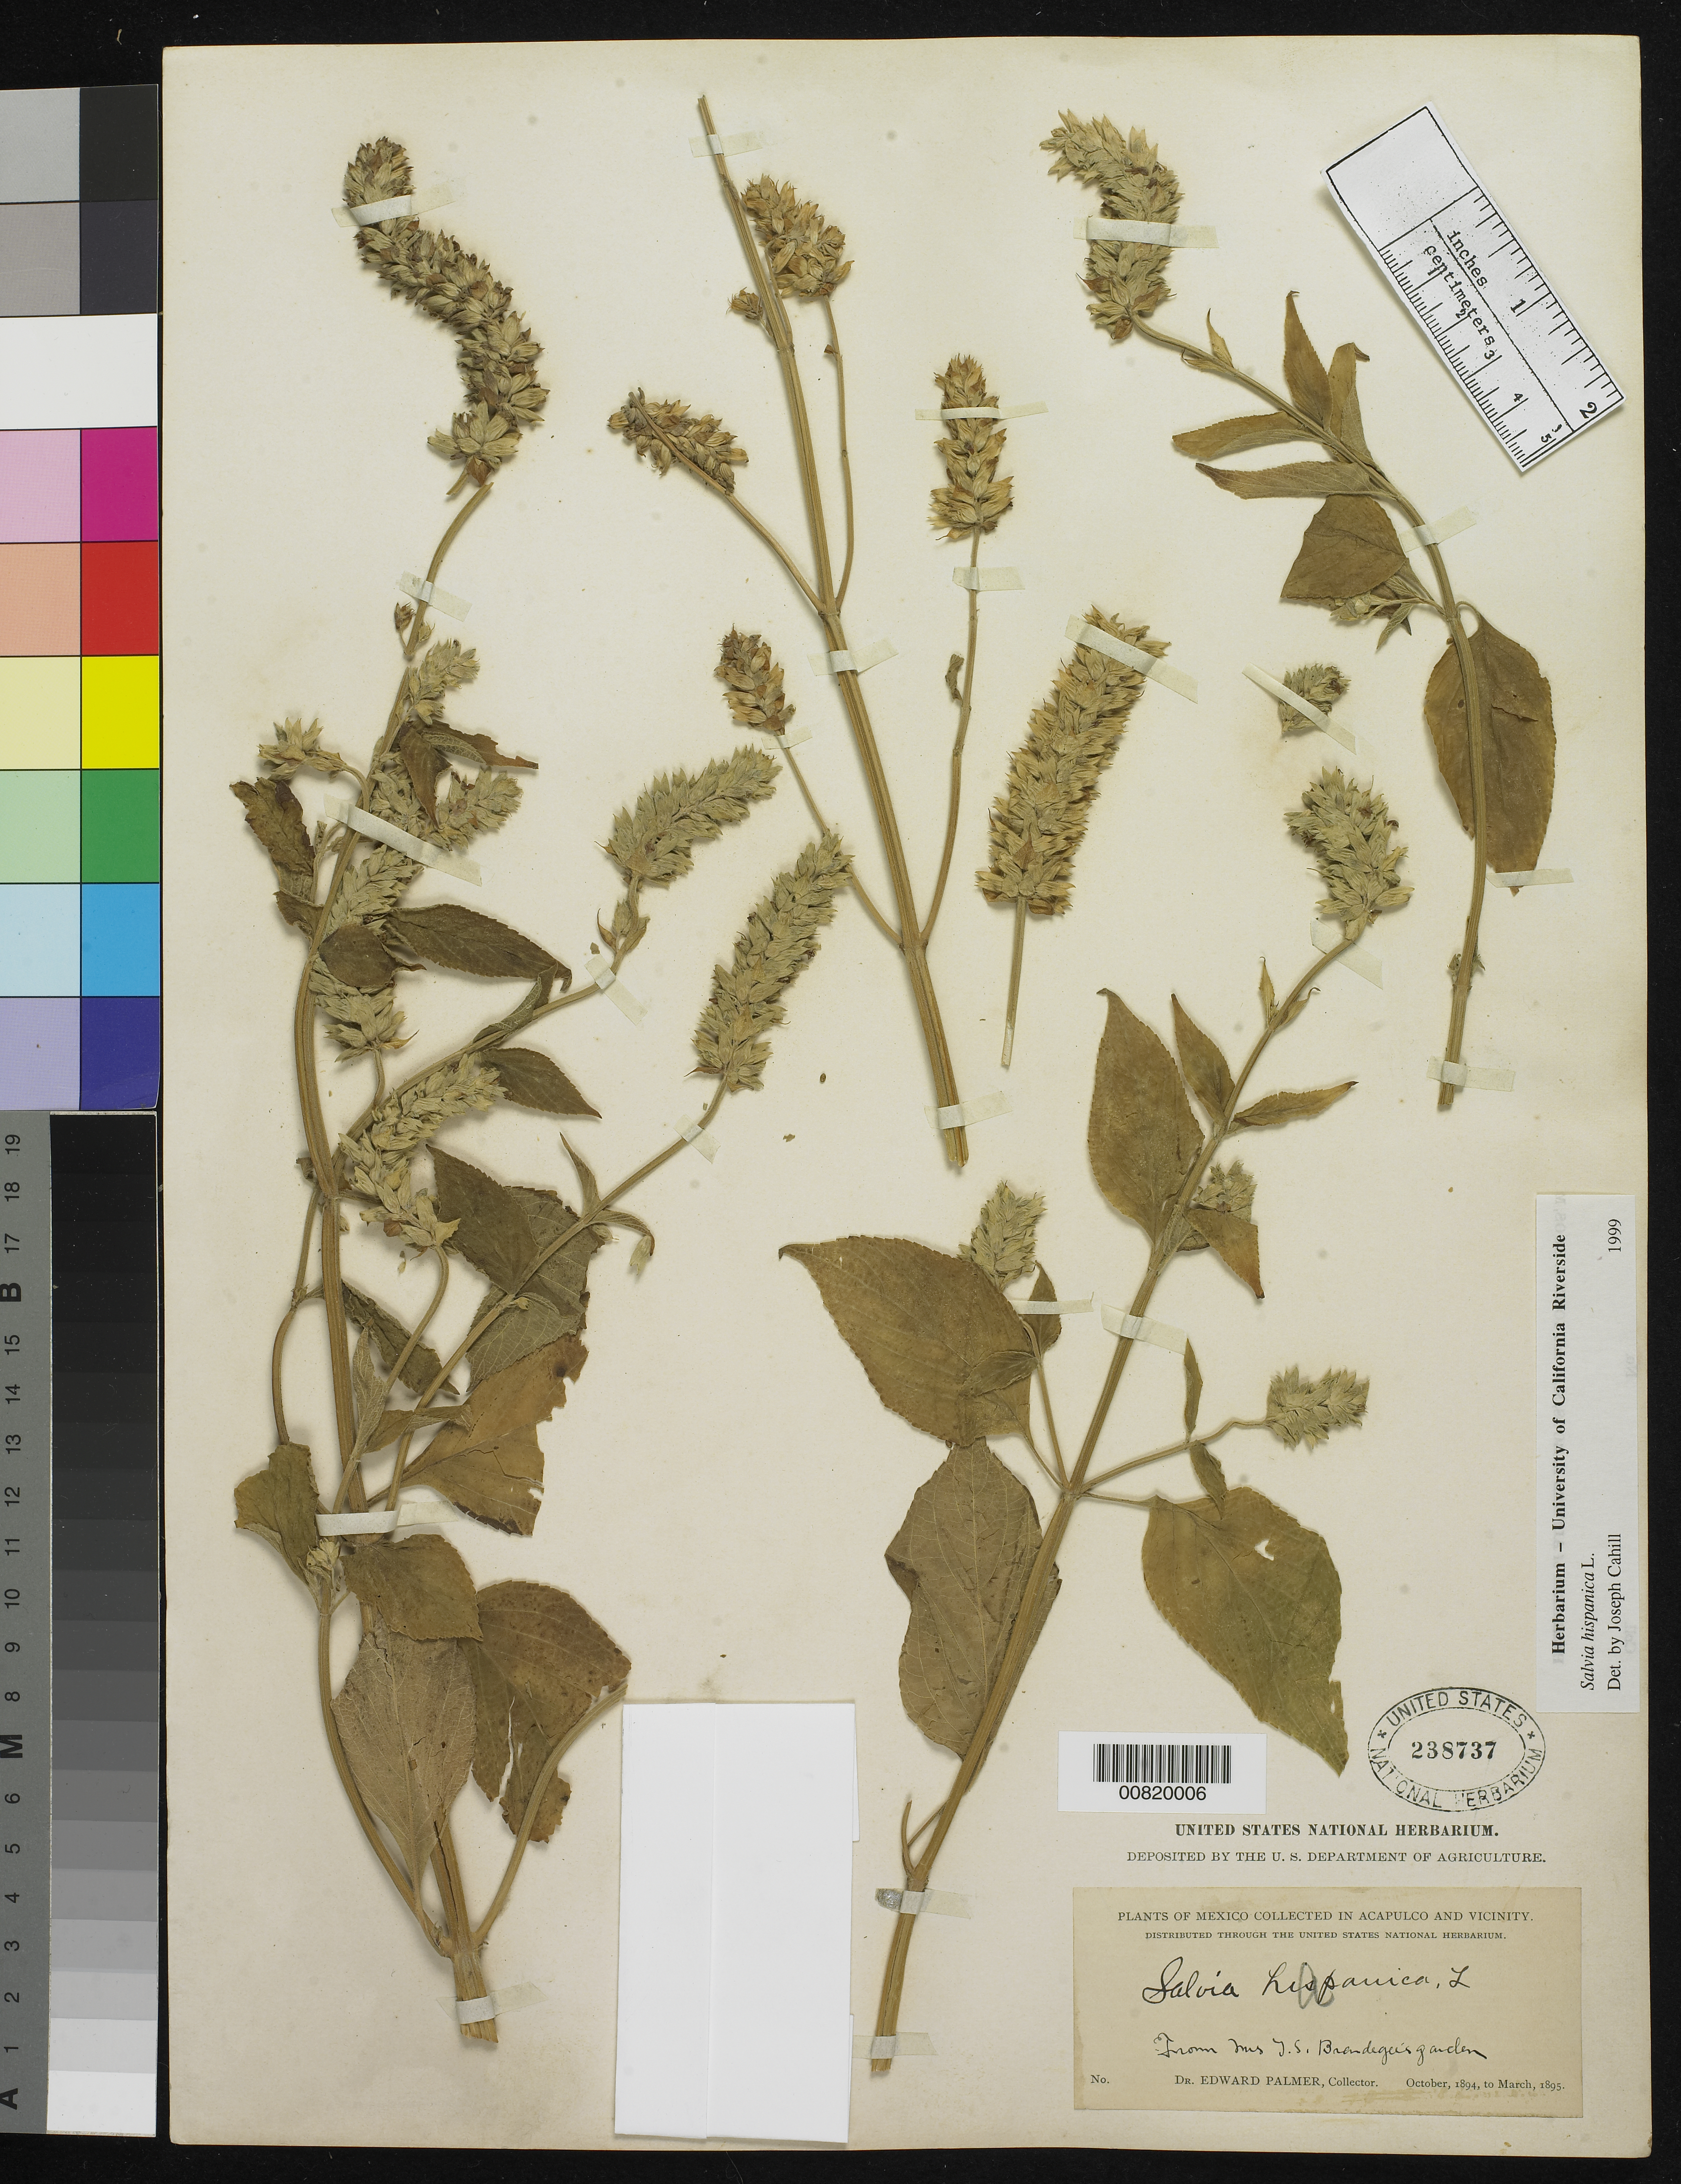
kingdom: Plantae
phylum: Tracheophyta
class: Magnoliopsida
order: Lamiales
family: Lamiaceae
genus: Salvia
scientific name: Salvia hispanica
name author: L.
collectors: E. Palmer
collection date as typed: Oct 1894 to -- Mar 1895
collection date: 1894-10/1895-03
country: Mexico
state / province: Guerrero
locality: Acapulco, Guerrero and vicinity.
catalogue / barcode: US 238737